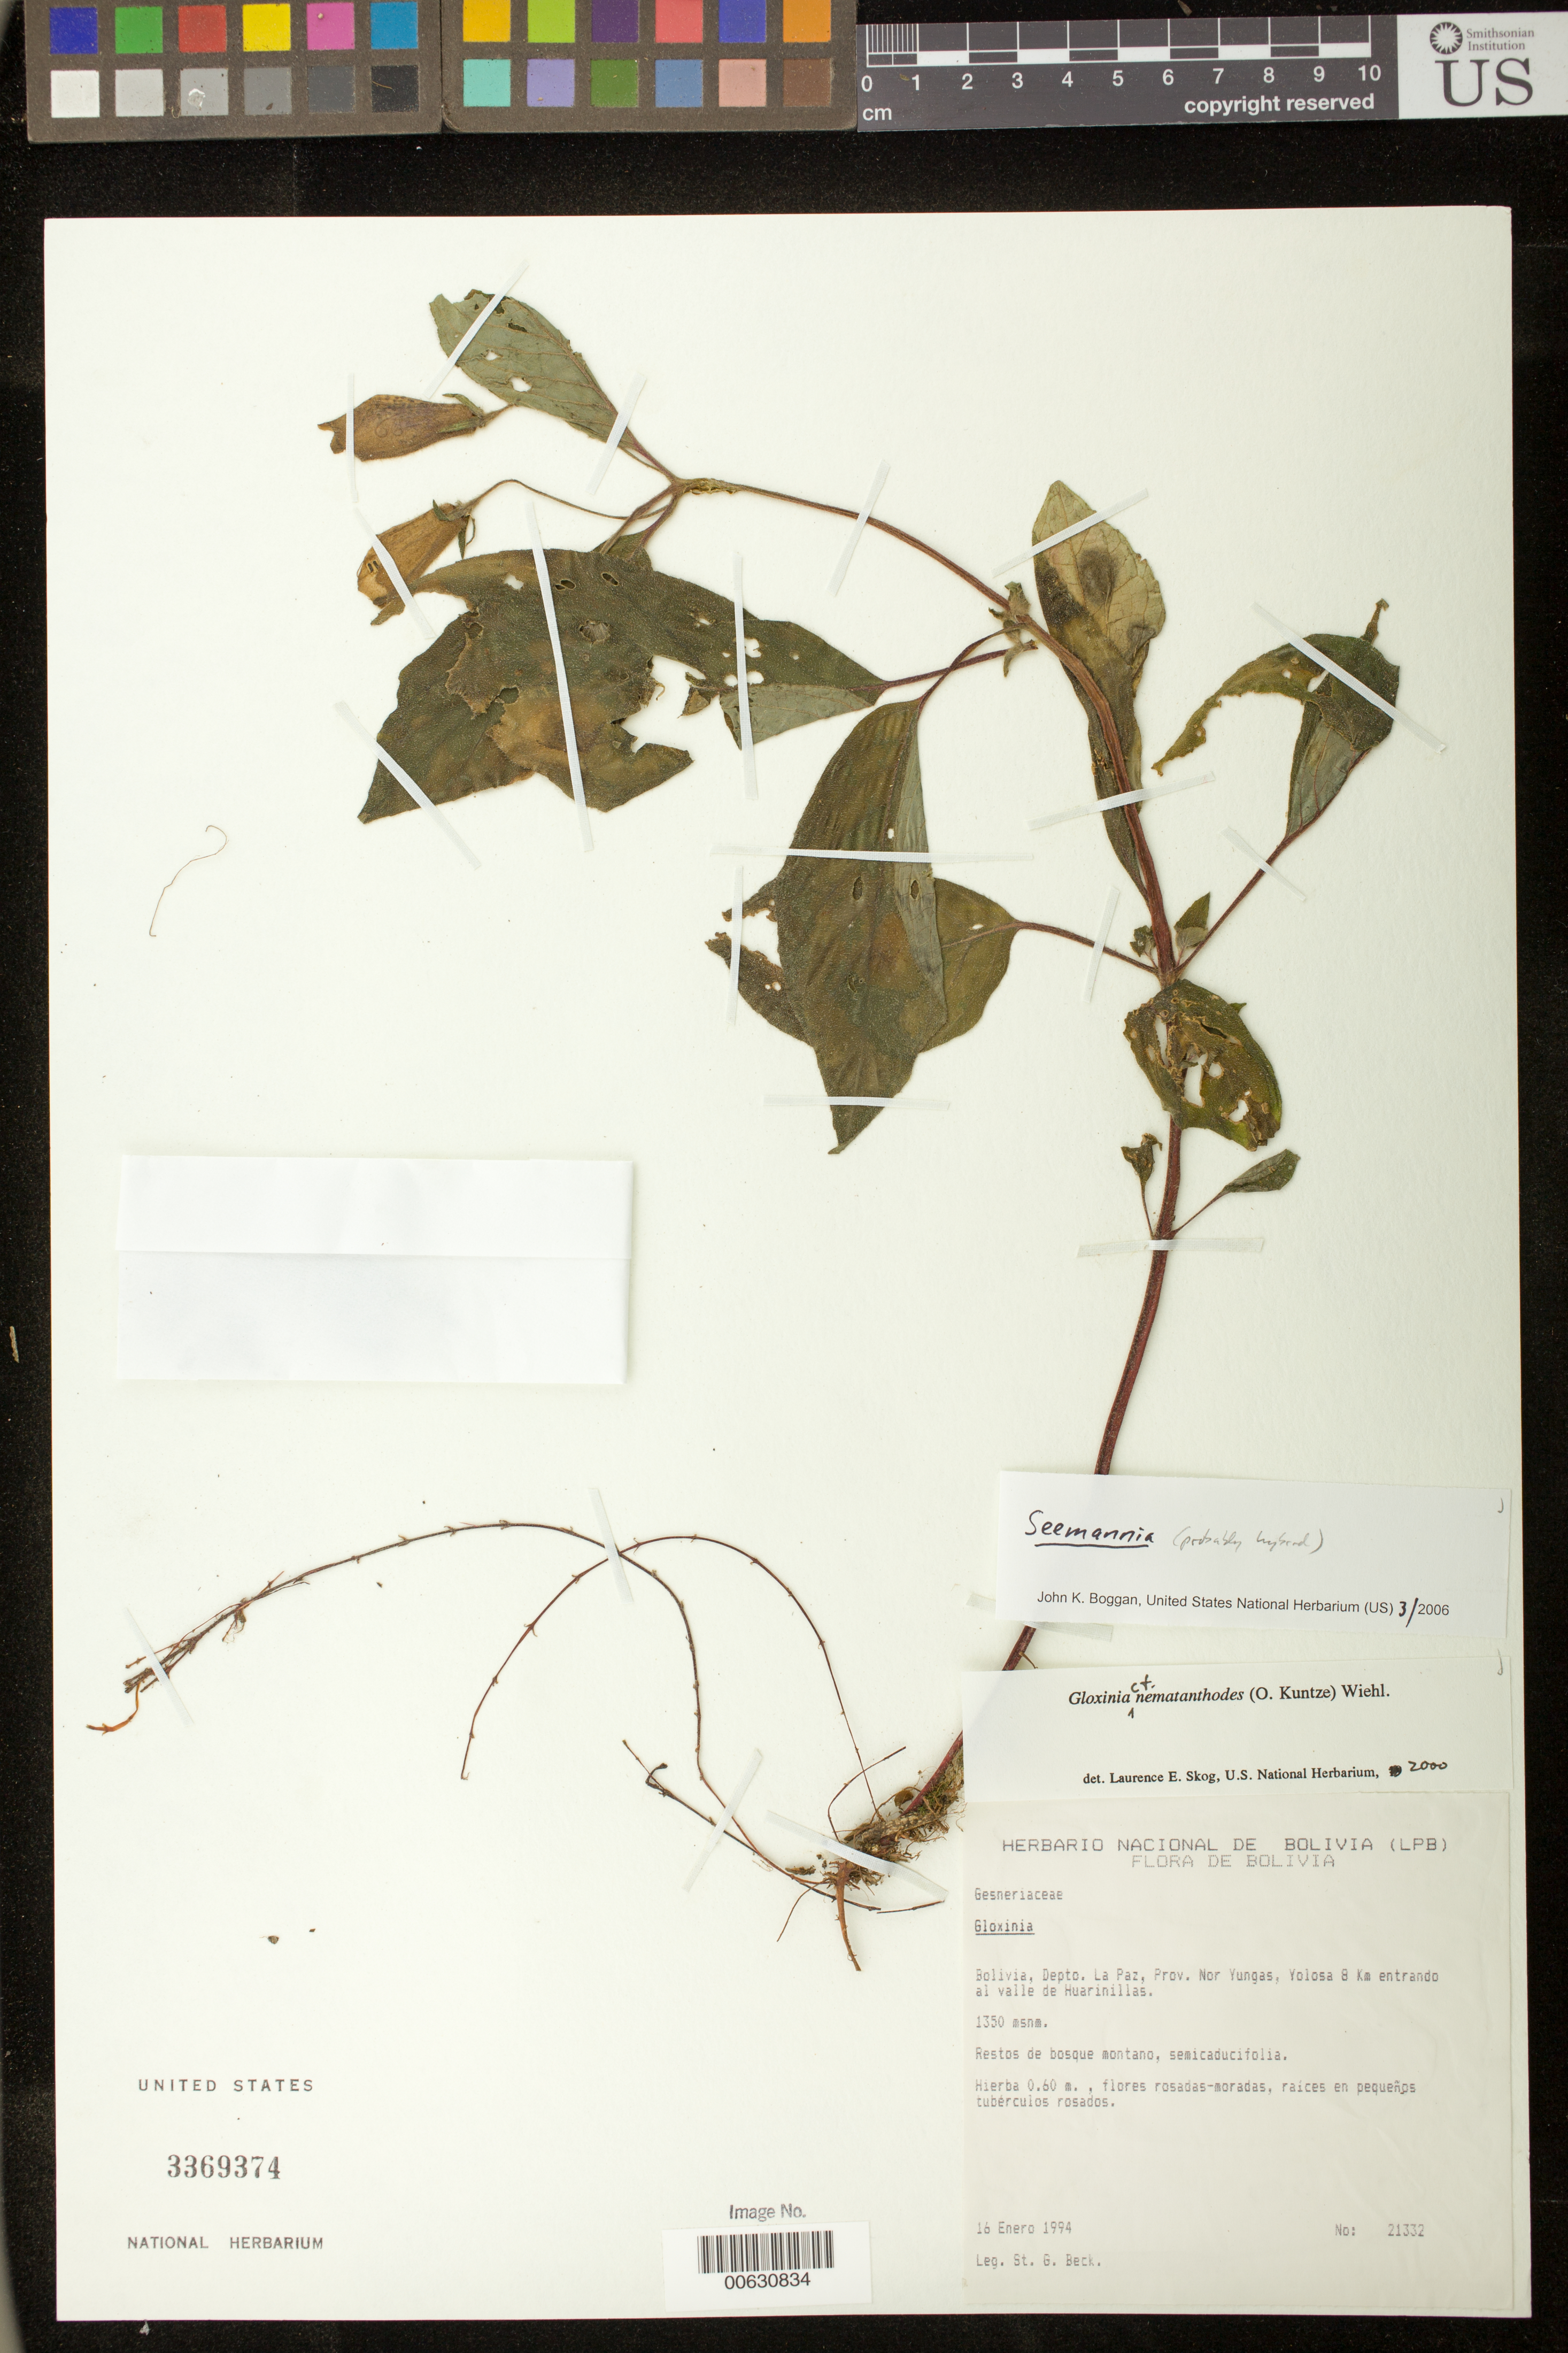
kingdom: Plantae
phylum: Tracheophyta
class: Magnoliopsida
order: Lamiales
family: Gesneriaceae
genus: Seemannia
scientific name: Seemannia hybrid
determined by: Boggan, J. K.; Skog, L. E.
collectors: S. G. Beck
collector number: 21332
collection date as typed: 16 Jan 1994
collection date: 1994-01-16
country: Bolivia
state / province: La Paz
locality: Prov. Nor Yungas, Yolosa 8 km entrando al valle de Huaranillas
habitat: Restos de bosque montano, semicaducifolia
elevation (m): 1350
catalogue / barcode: US 3369374